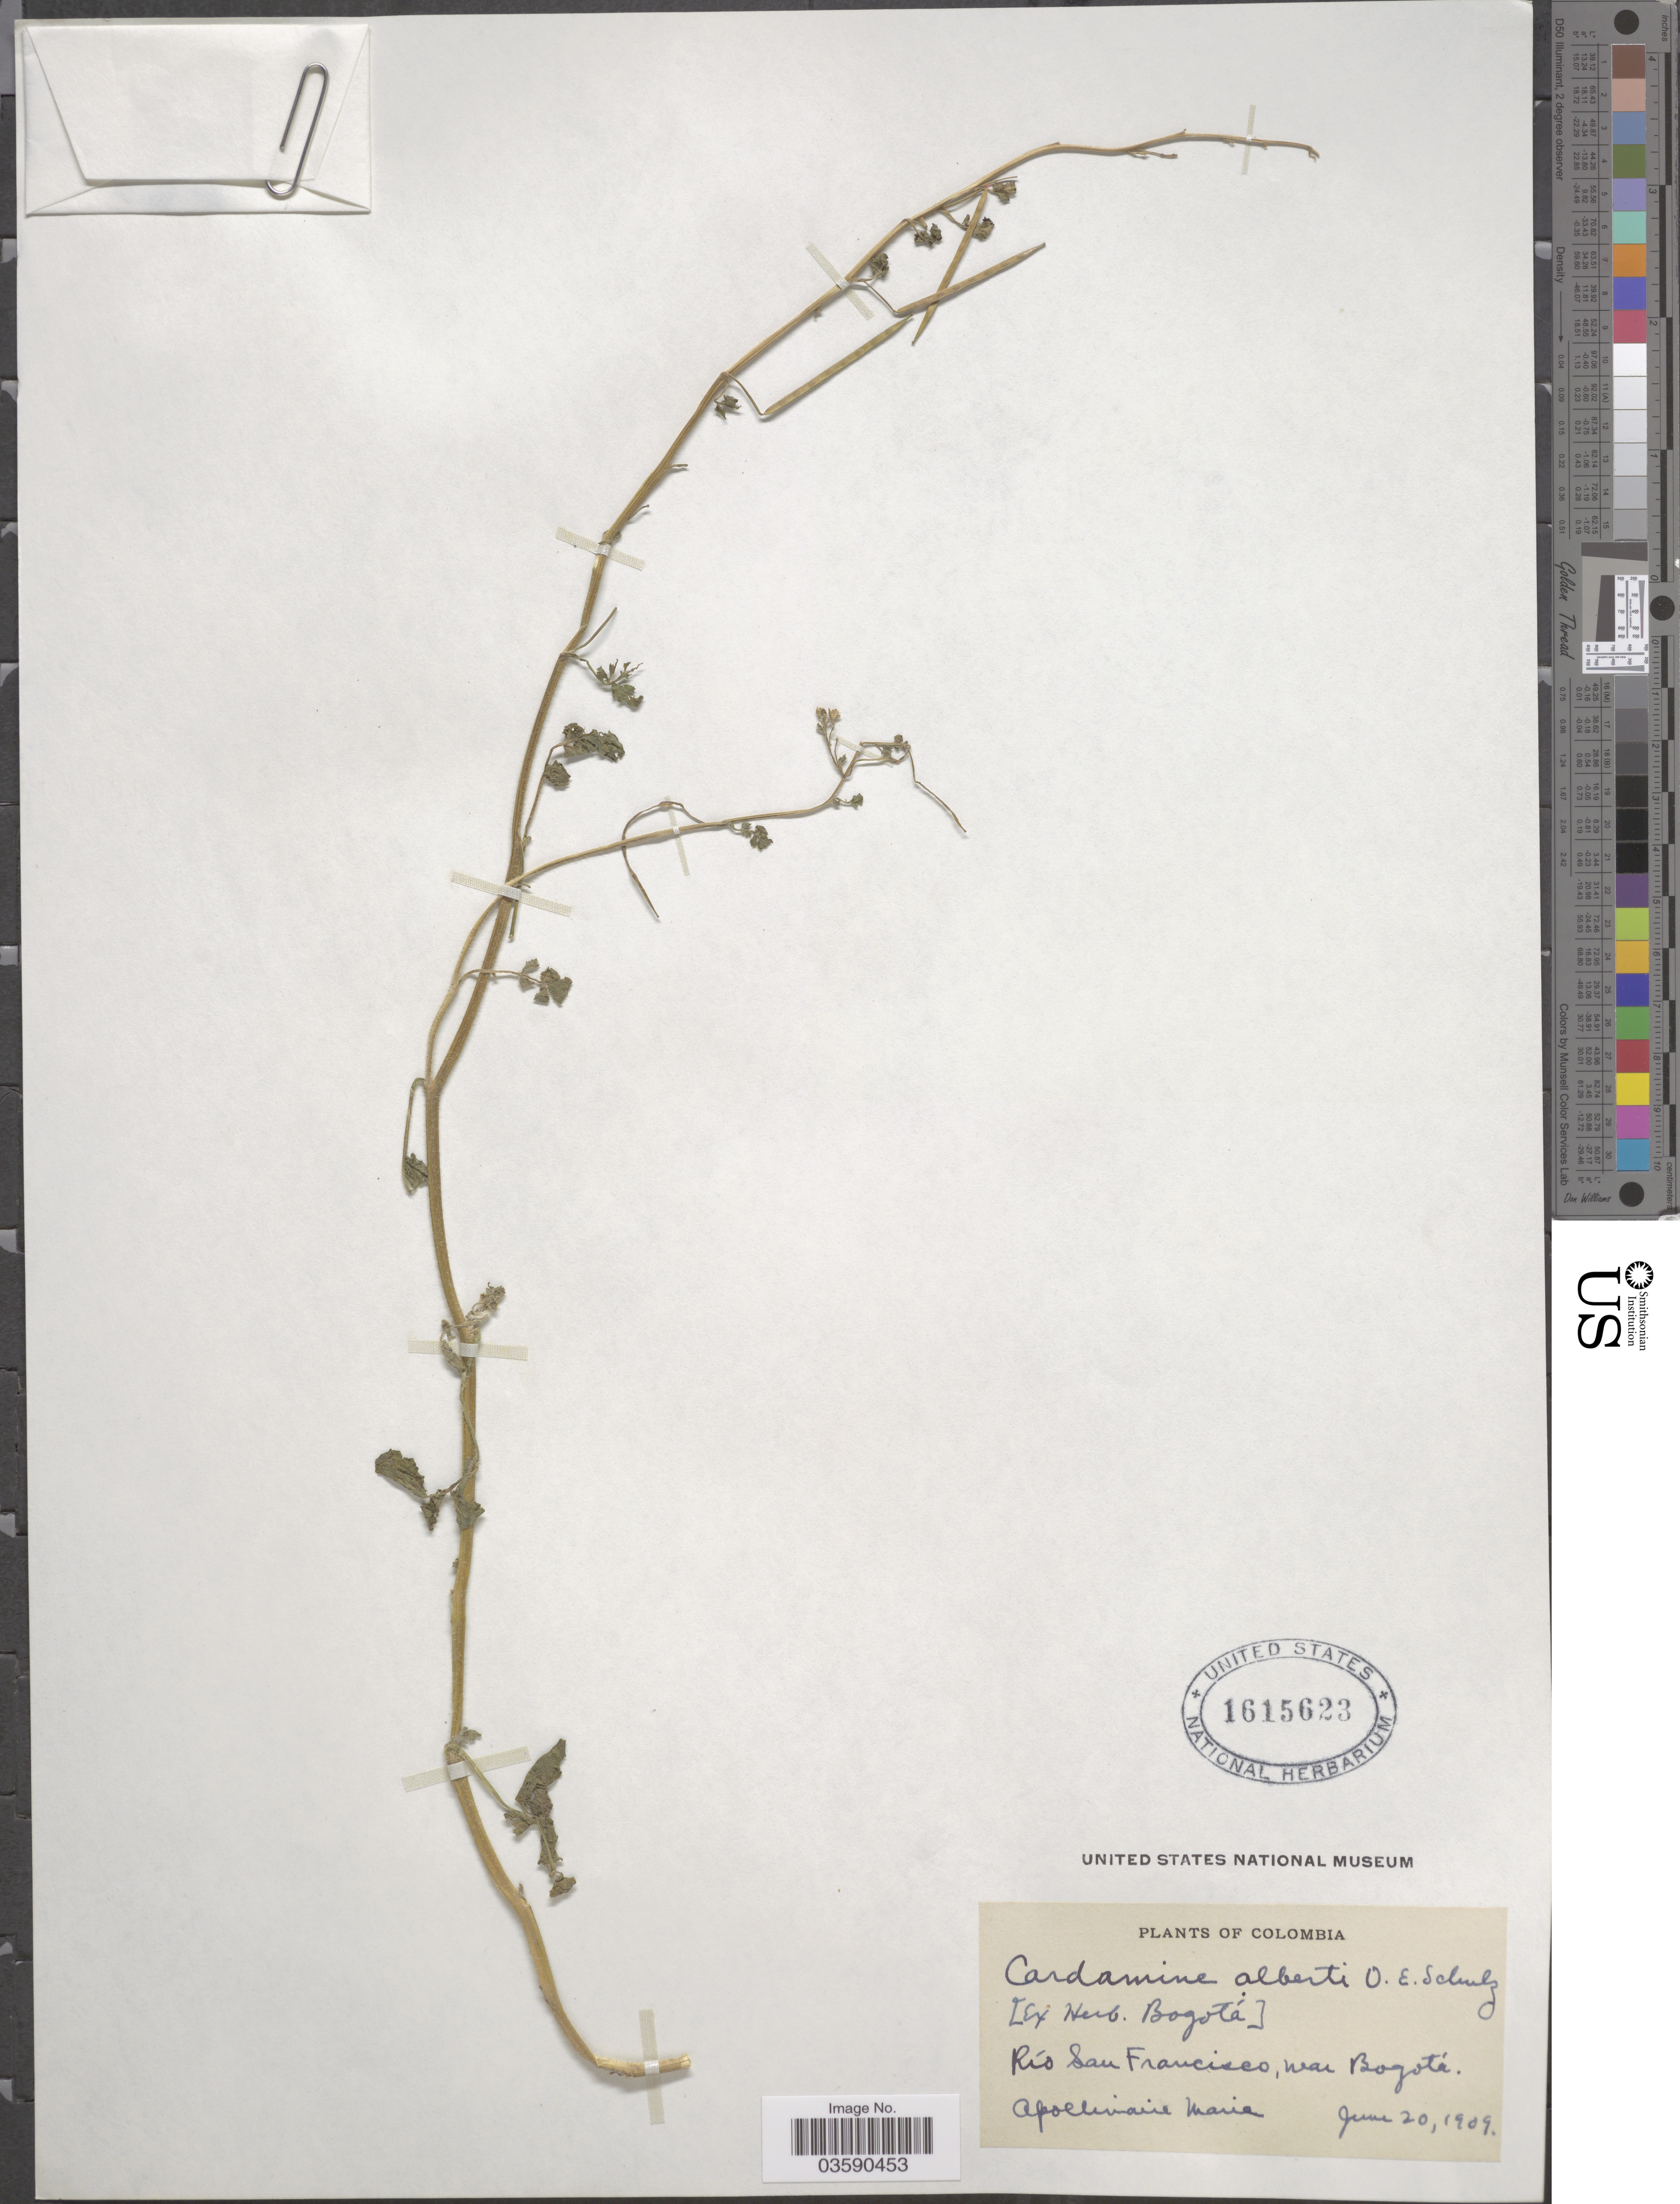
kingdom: Plantae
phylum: Tracheophyta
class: Magnoliopsida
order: Brassicales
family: Brassicaceae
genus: Cardamine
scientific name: Cardamine alberti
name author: O.E. Schulz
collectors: Bro. Apollinaire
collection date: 1909-06-20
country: Colombia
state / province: Bogota D.C.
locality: Río San Francisco, near Bogotá.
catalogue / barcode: US 1615623